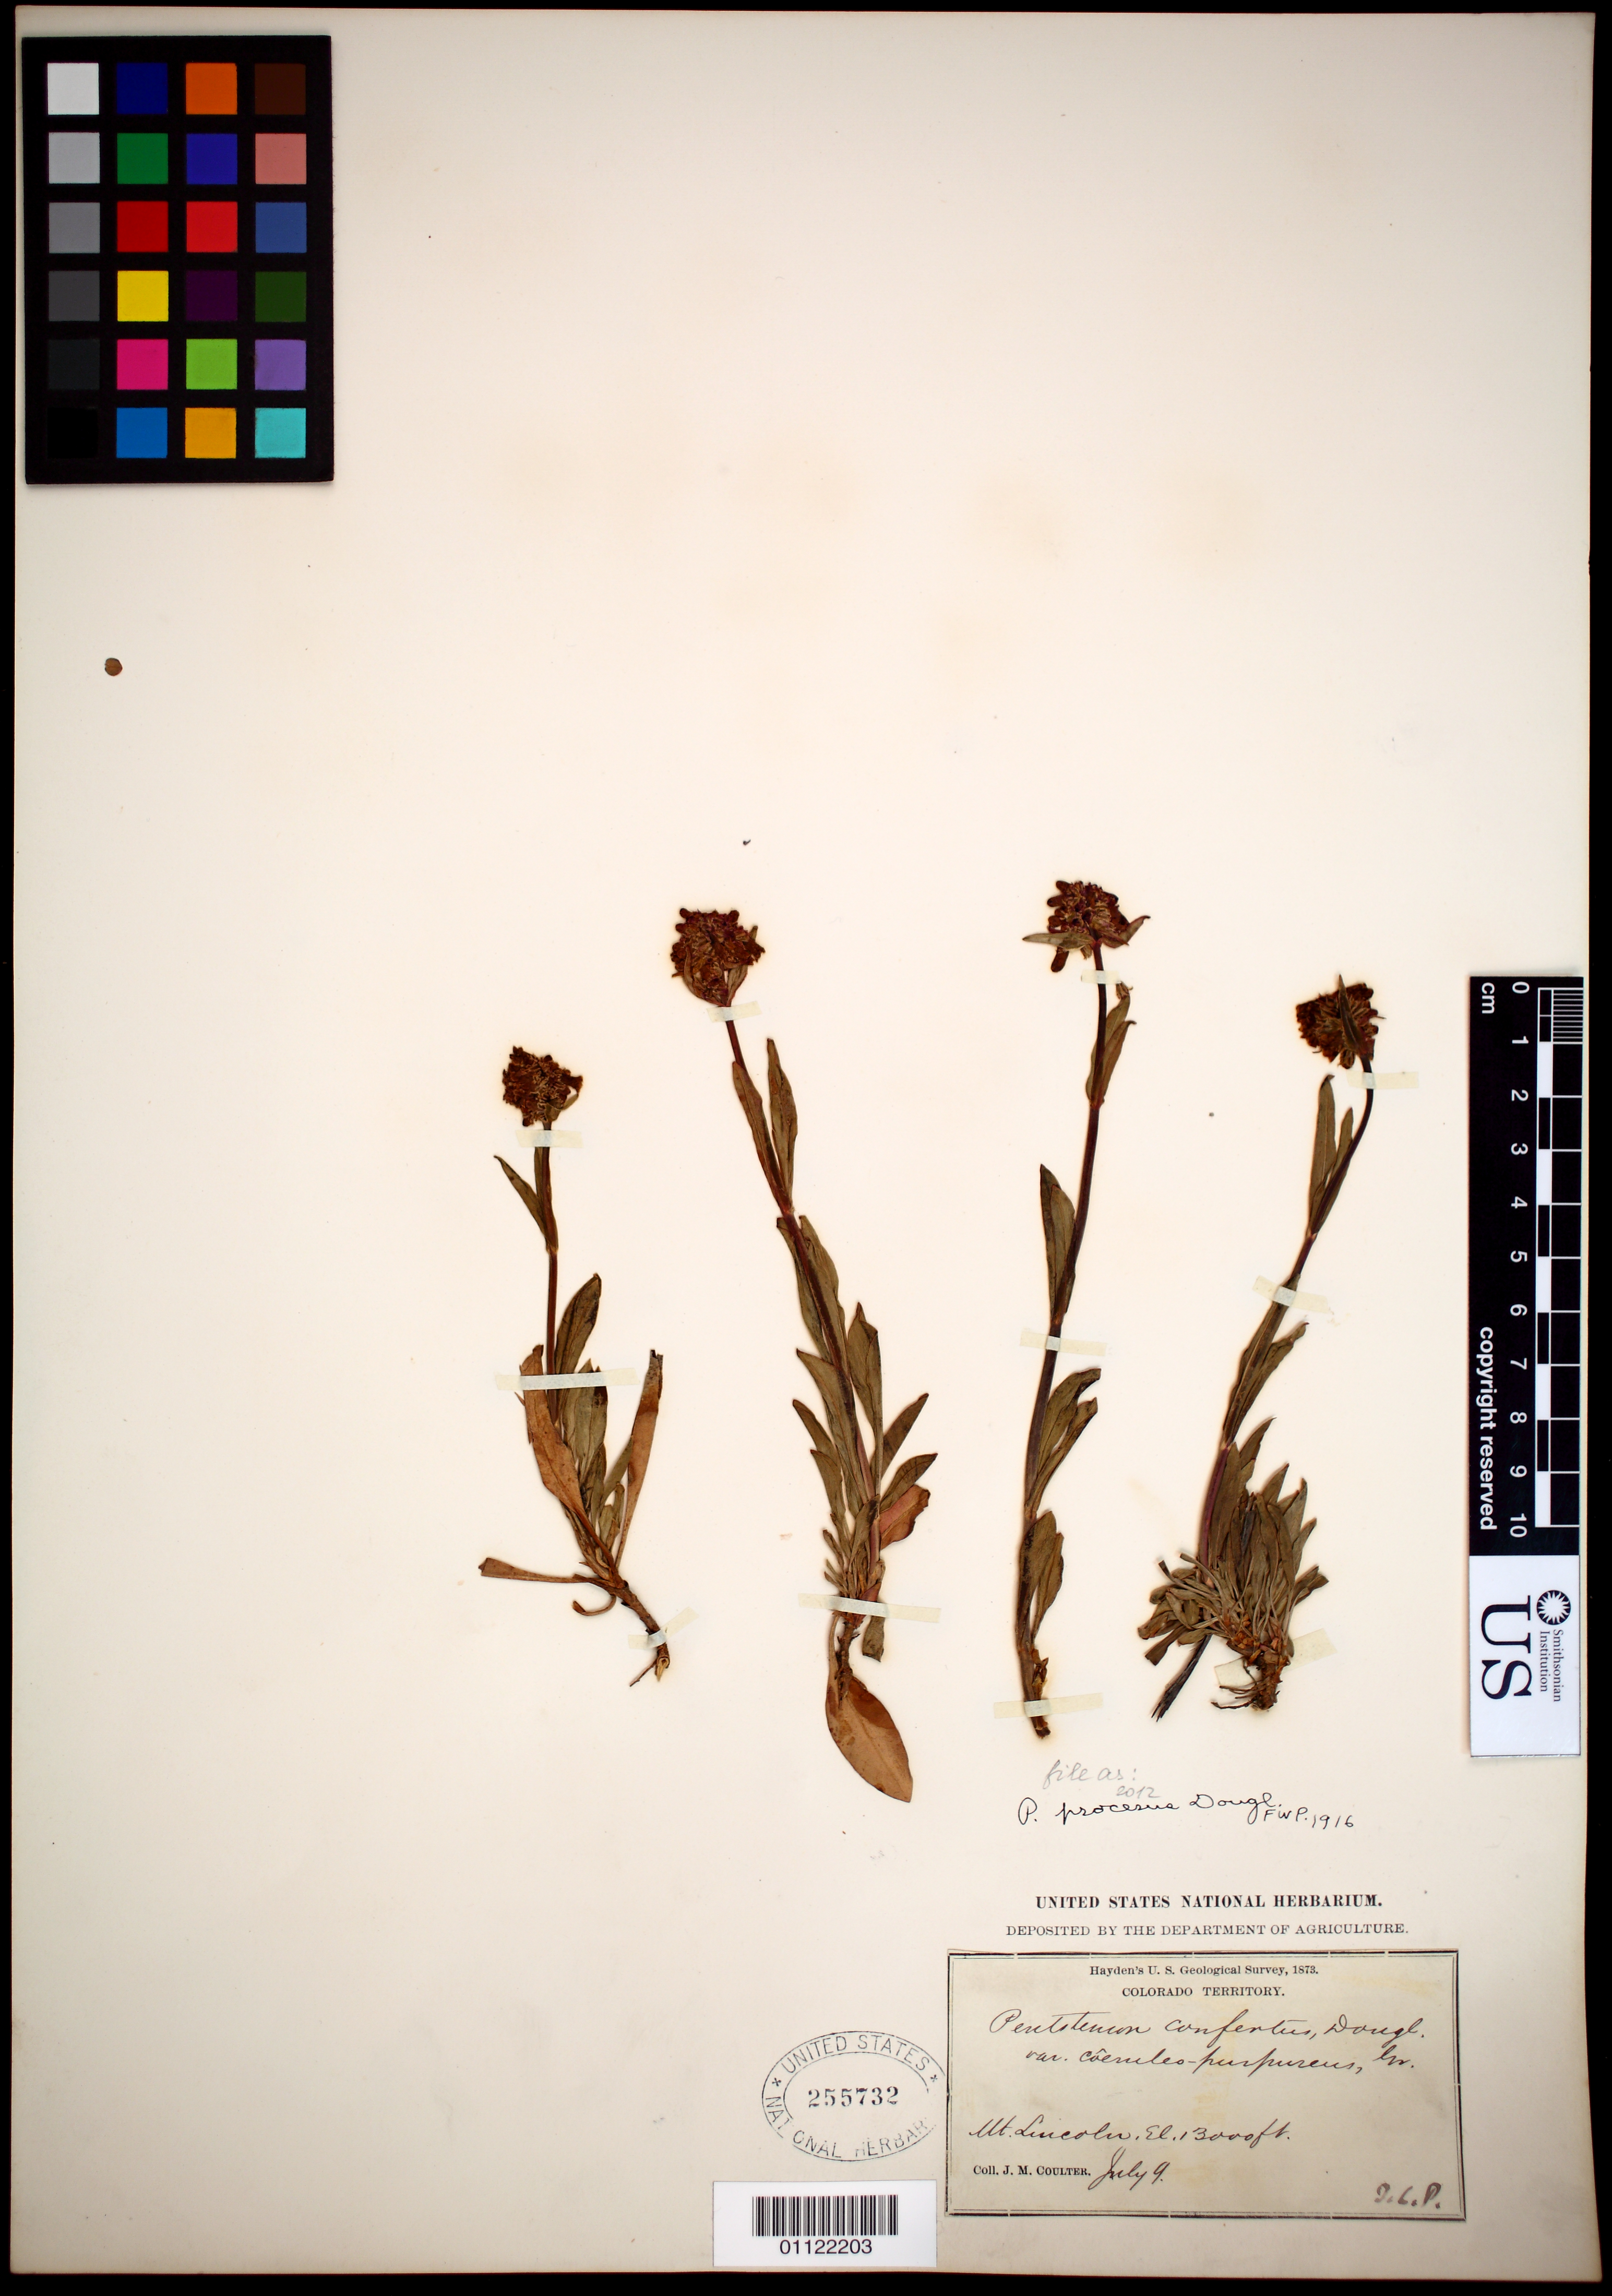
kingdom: Plantae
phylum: Tracheophyta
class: Magnoliopsida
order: Lamiales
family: Plantaginaceae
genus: Penstemon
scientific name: Penstemon procerus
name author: Douglas ex Graham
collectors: J. M. Coulter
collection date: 1873-07-09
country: United States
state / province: Colorado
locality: Mt. Lincoln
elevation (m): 3962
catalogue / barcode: US 255732